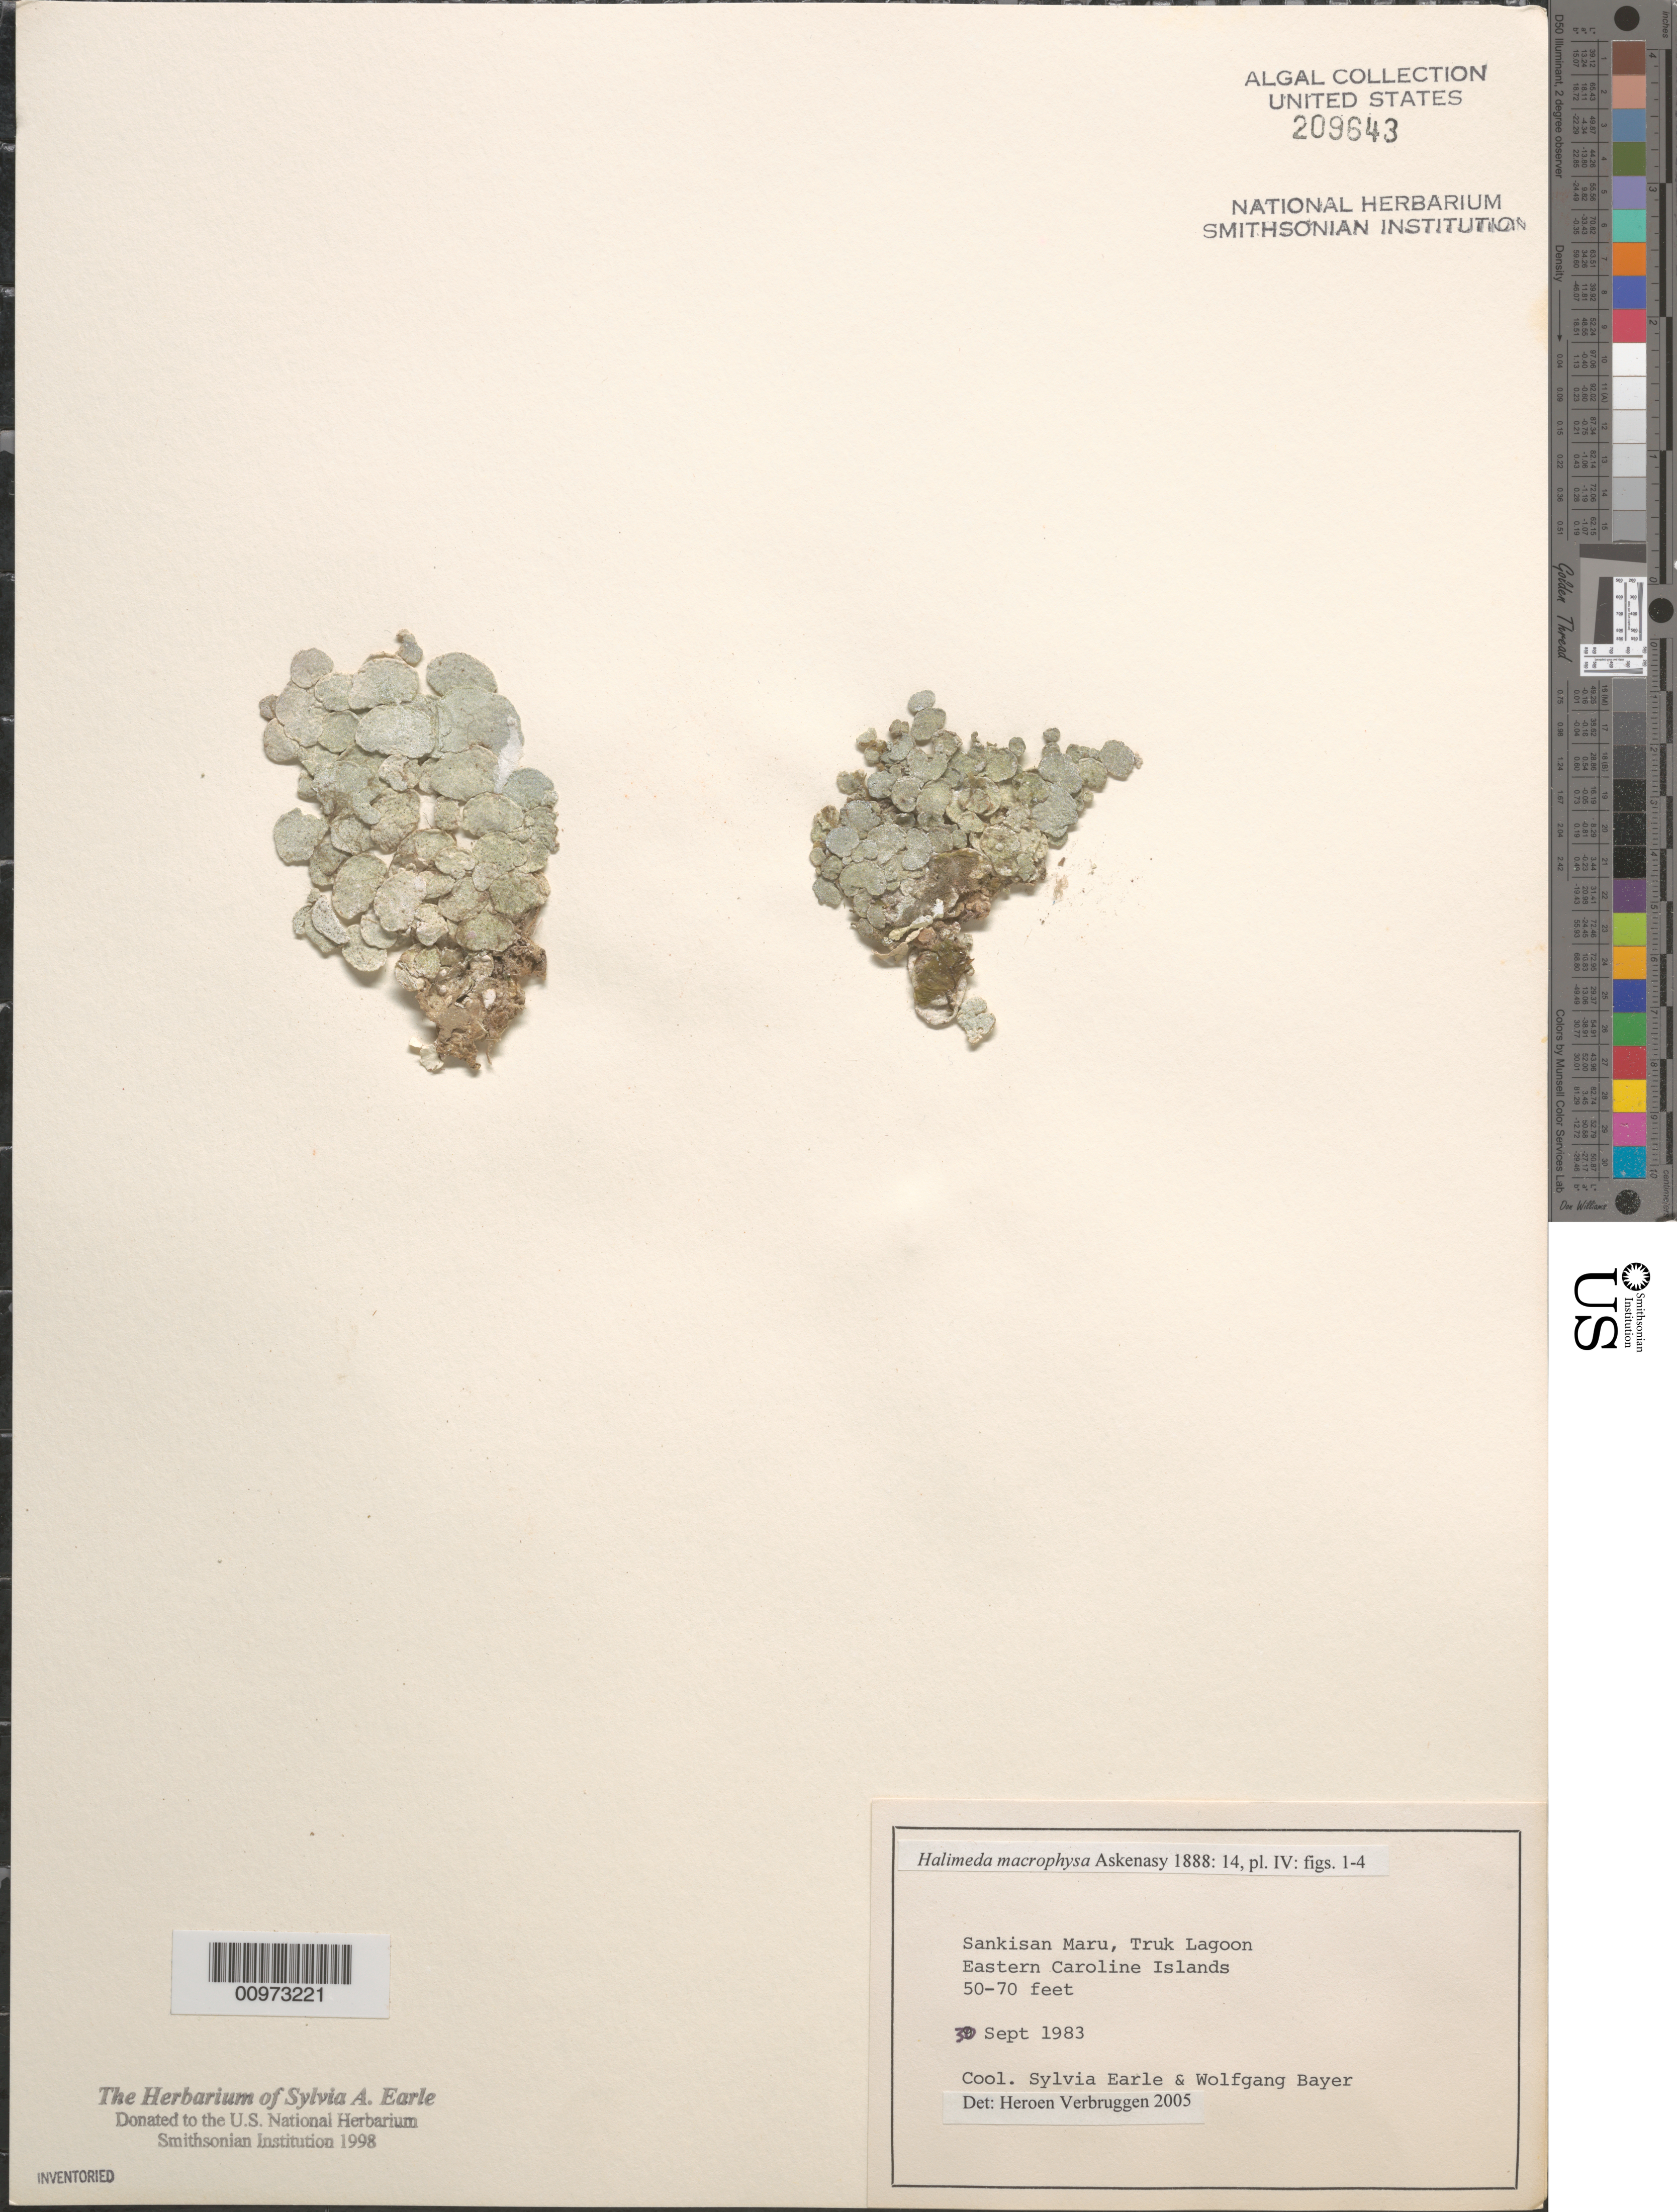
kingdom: Plantae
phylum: Chlorophyta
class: Ulvophyceae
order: Bryopsidales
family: Halimedaceae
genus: Halimeda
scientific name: Halimeda macrophysa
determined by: Verbruggen, H.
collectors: S. A. Earle & W. Bayer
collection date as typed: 30 Sep 1983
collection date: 1983-09-30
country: Micronesia, Federated States of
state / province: Truk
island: Truk (Chuuk) Is.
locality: Chuuk Lagoon [Truk Lagoon), Sankisan Maru shipwreck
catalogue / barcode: US 209643